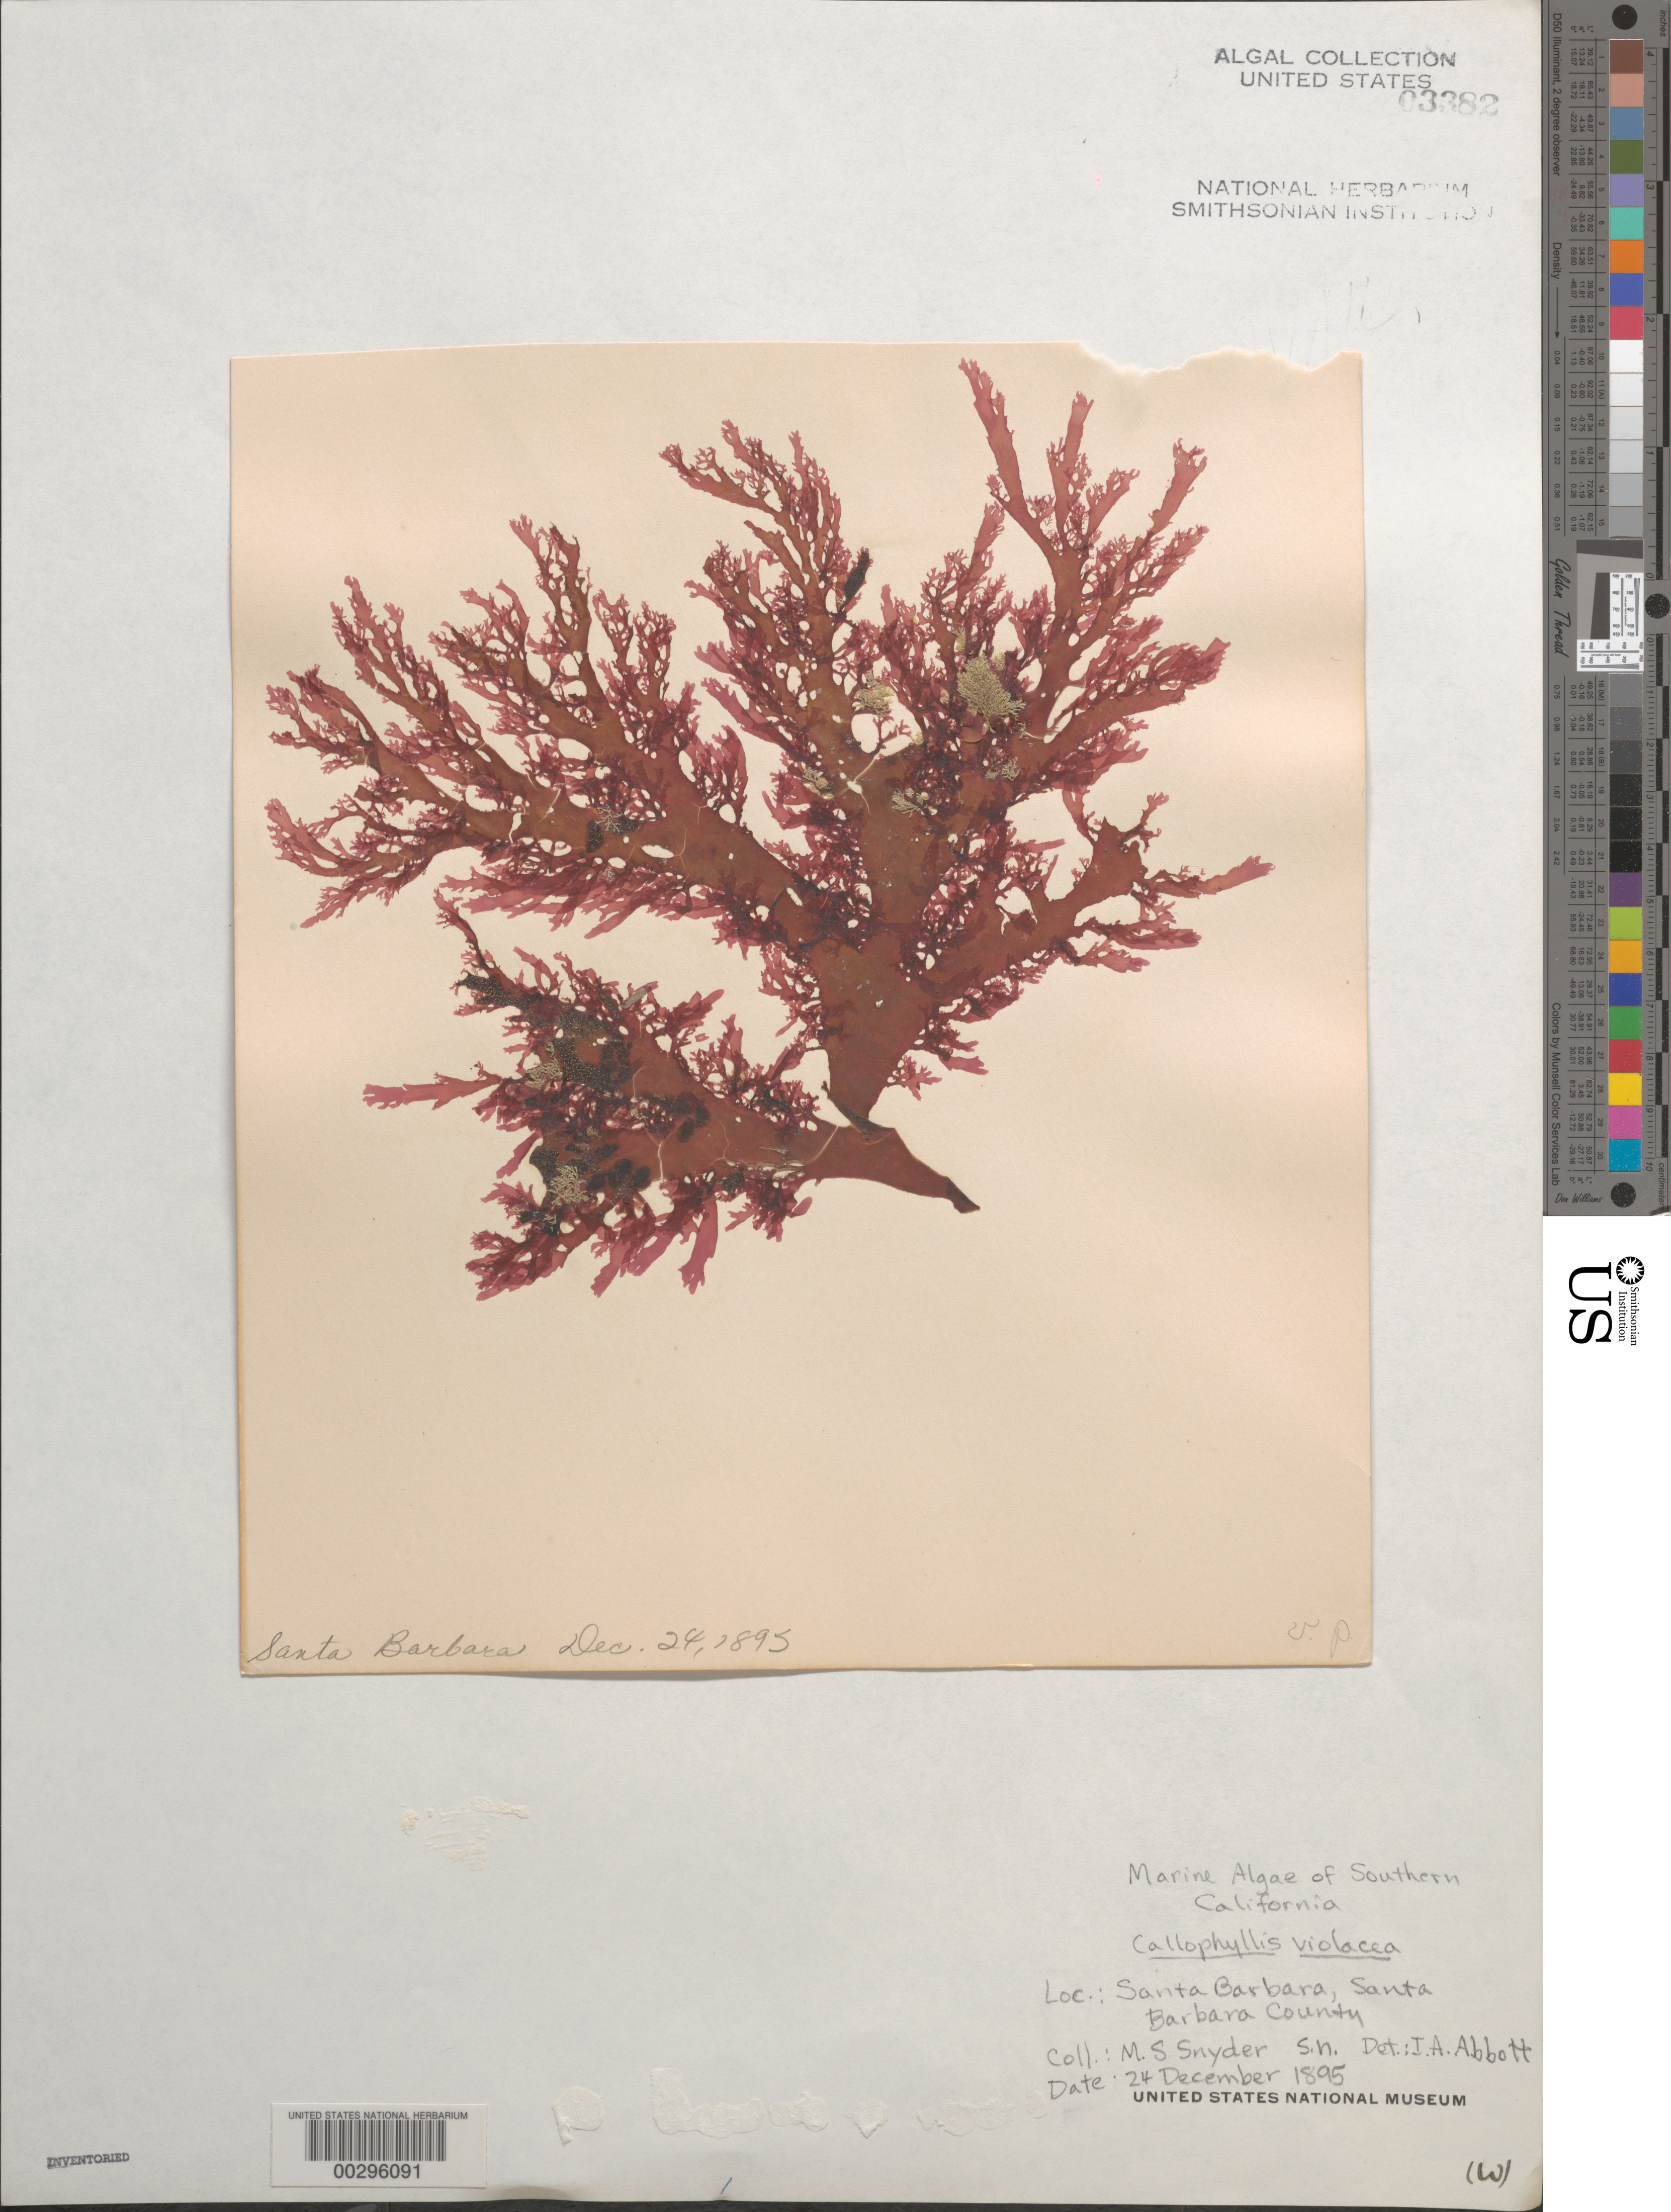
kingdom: Plantae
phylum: Rhodophyta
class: Florideophyceae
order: Gigartinales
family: Kallymeniaceae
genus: Callophyllis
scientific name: Callophyllis violacea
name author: J. Agardh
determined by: Abbott, Isabella A.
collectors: M. Snyder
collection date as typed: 24 Dec 1895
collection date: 1895-12-24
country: United States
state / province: California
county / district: Santa Barbara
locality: Santa Barbara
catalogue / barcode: US 3382